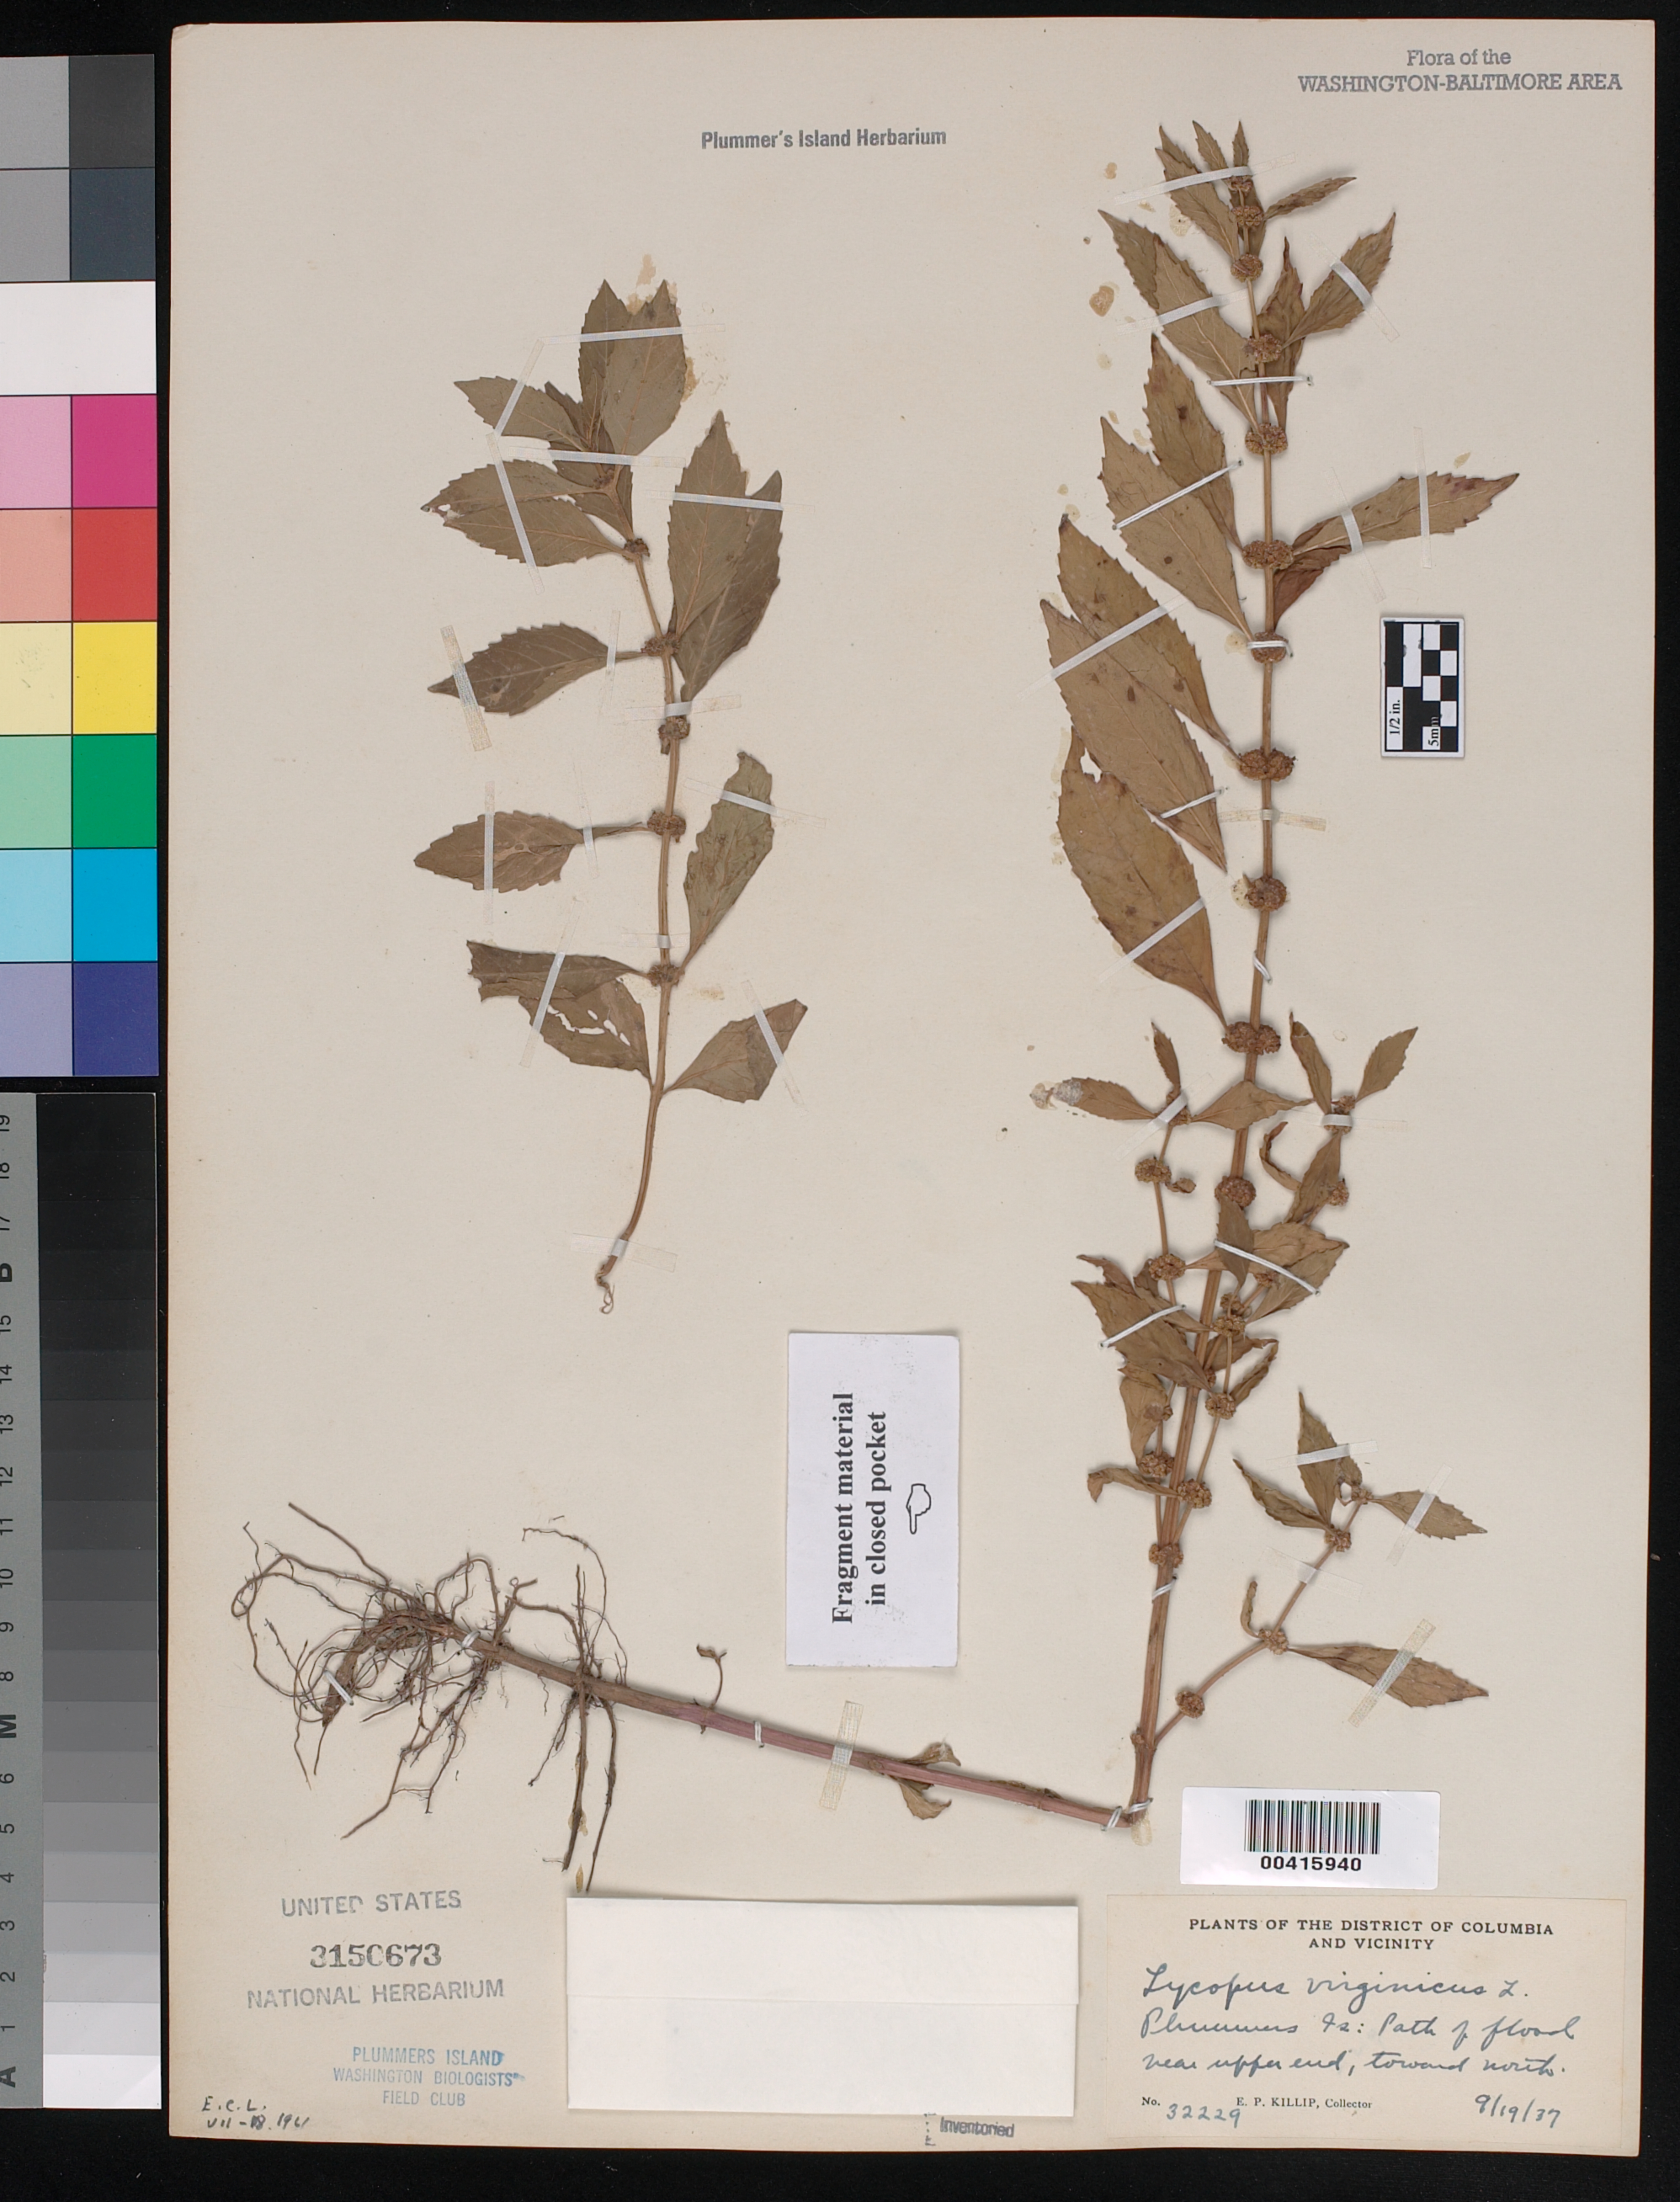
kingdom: Plantae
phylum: Tracheophyta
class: Magnoliopsida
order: Lamiales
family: Lamiaceae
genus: Lycopus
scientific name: Lycopus virginicus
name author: L.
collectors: E. P. Killip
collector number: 32229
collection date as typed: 19 Sep 1937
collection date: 1937-09-19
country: United States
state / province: Maryland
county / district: Montgomery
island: Plummers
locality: Plummer's Island; path of flood near upper end, toward north C. & O. Canal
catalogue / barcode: US 3150673